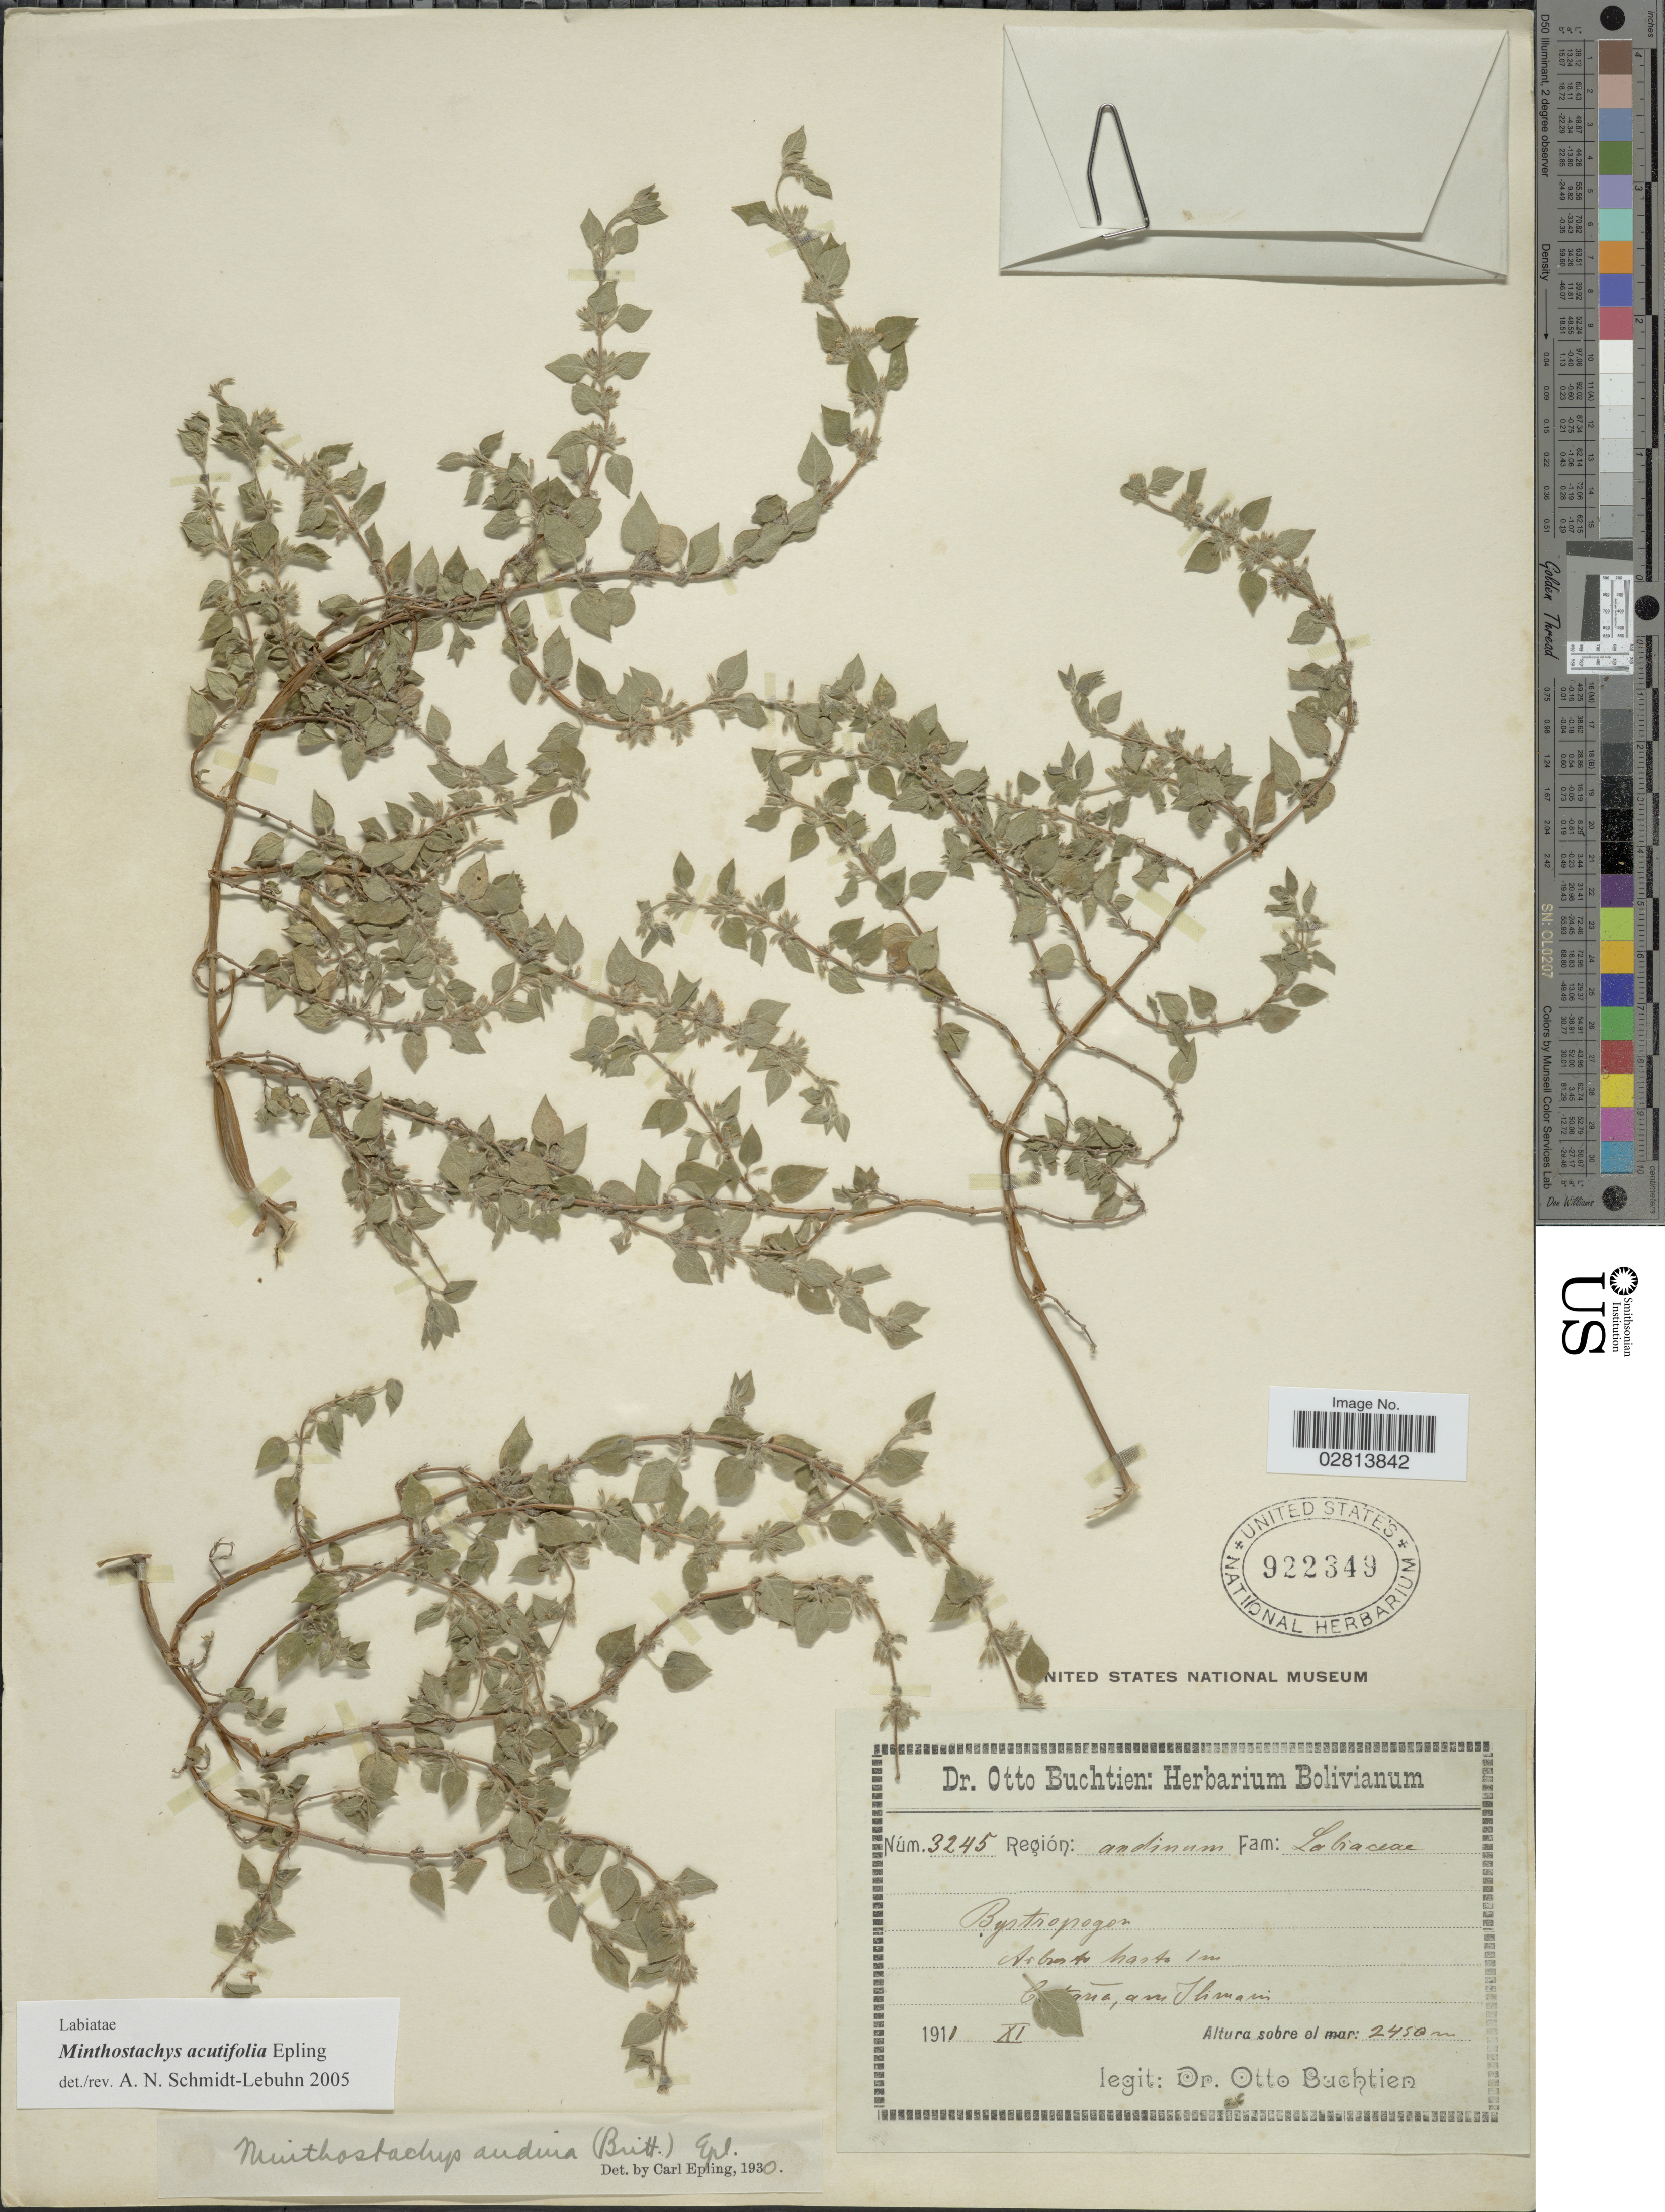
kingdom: Plantae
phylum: Tracheophyta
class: Magnoliopsida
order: Lamiales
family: Lamiaceae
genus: Minthostachys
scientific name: Minthostachys acutifolia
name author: Epling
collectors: O. Buchtien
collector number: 3245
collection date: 1911-11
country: Bolivia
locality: Cotaña, am Illimani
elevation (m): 2450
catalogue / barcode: US 922349